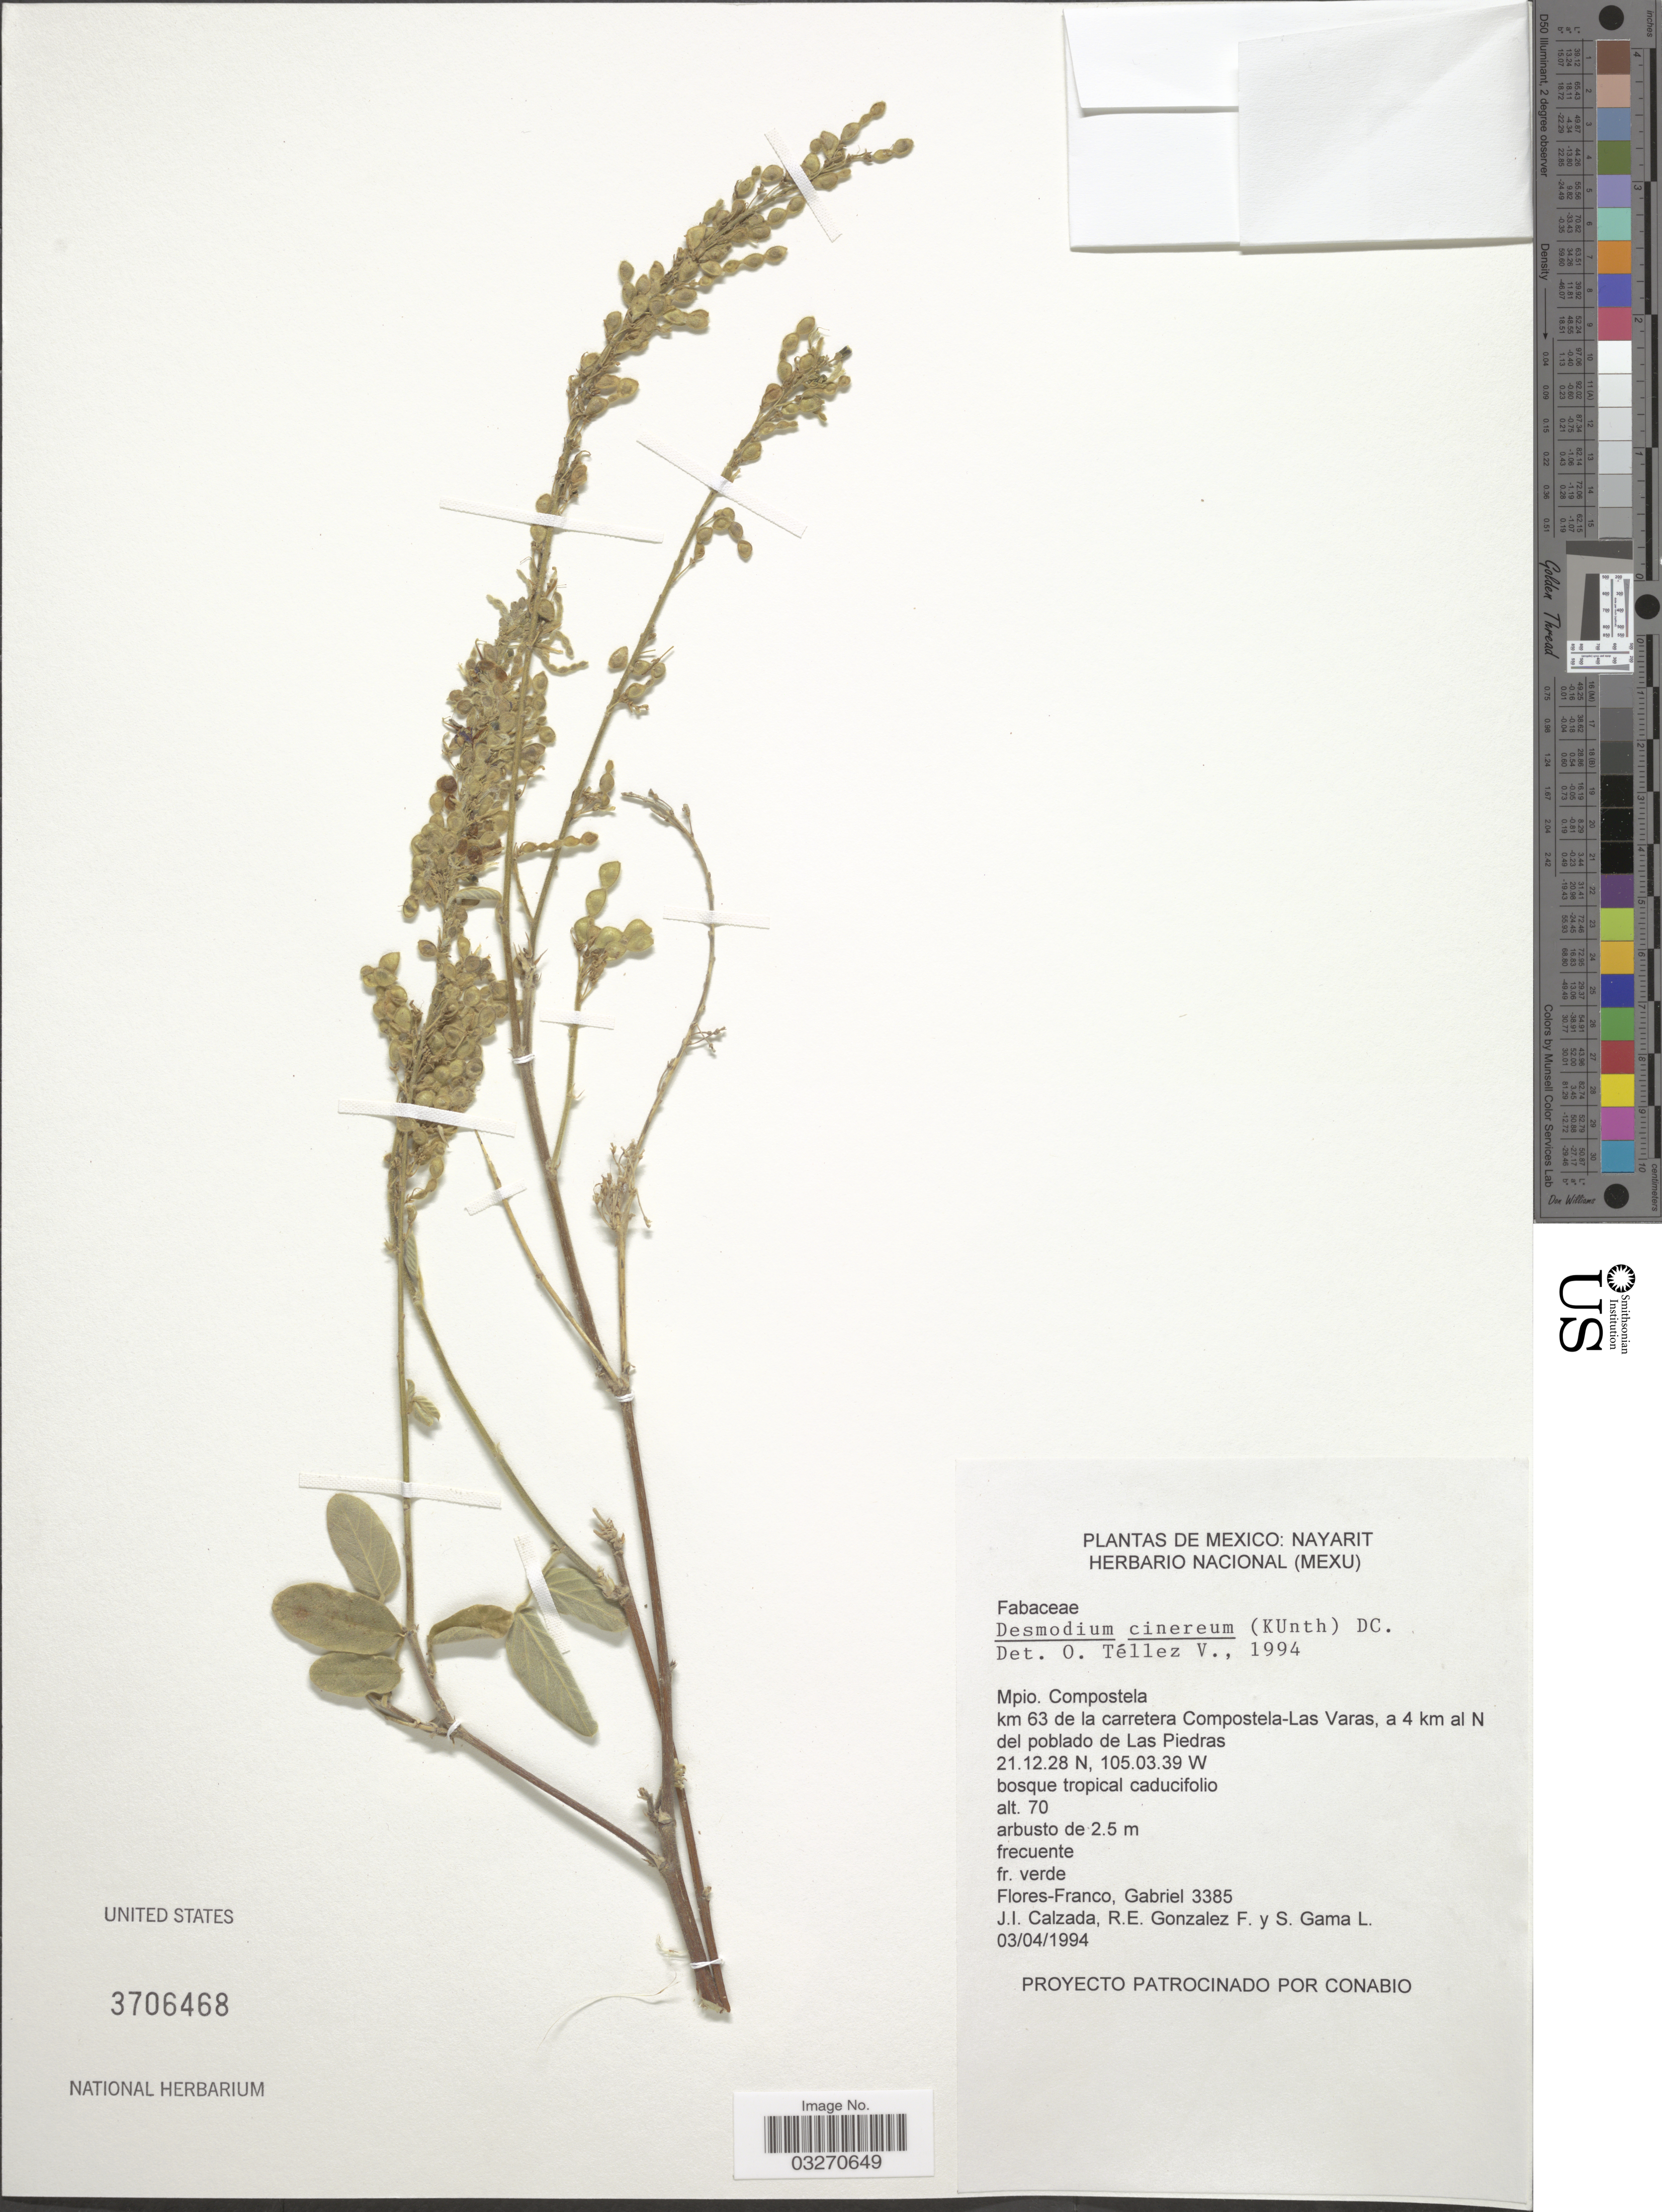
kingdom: Plantae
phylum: Tracheophyta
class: Magnoliopsida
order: Fabales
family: Fabaceae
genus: Desmodium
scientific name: Desmodium cinereum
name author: (Kunth) DC.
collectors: G. Flores F., J. I. Calzada, R. Gonzalez & S. Gama López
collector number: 3385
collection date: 1994-04-03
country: Mexico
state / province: Nayarit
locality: Mpio. Compostela, km 63 de la carretera Compostela-Las Varas, a 4 km al N del poblado de Las Piedras.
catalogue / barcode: US 3706468